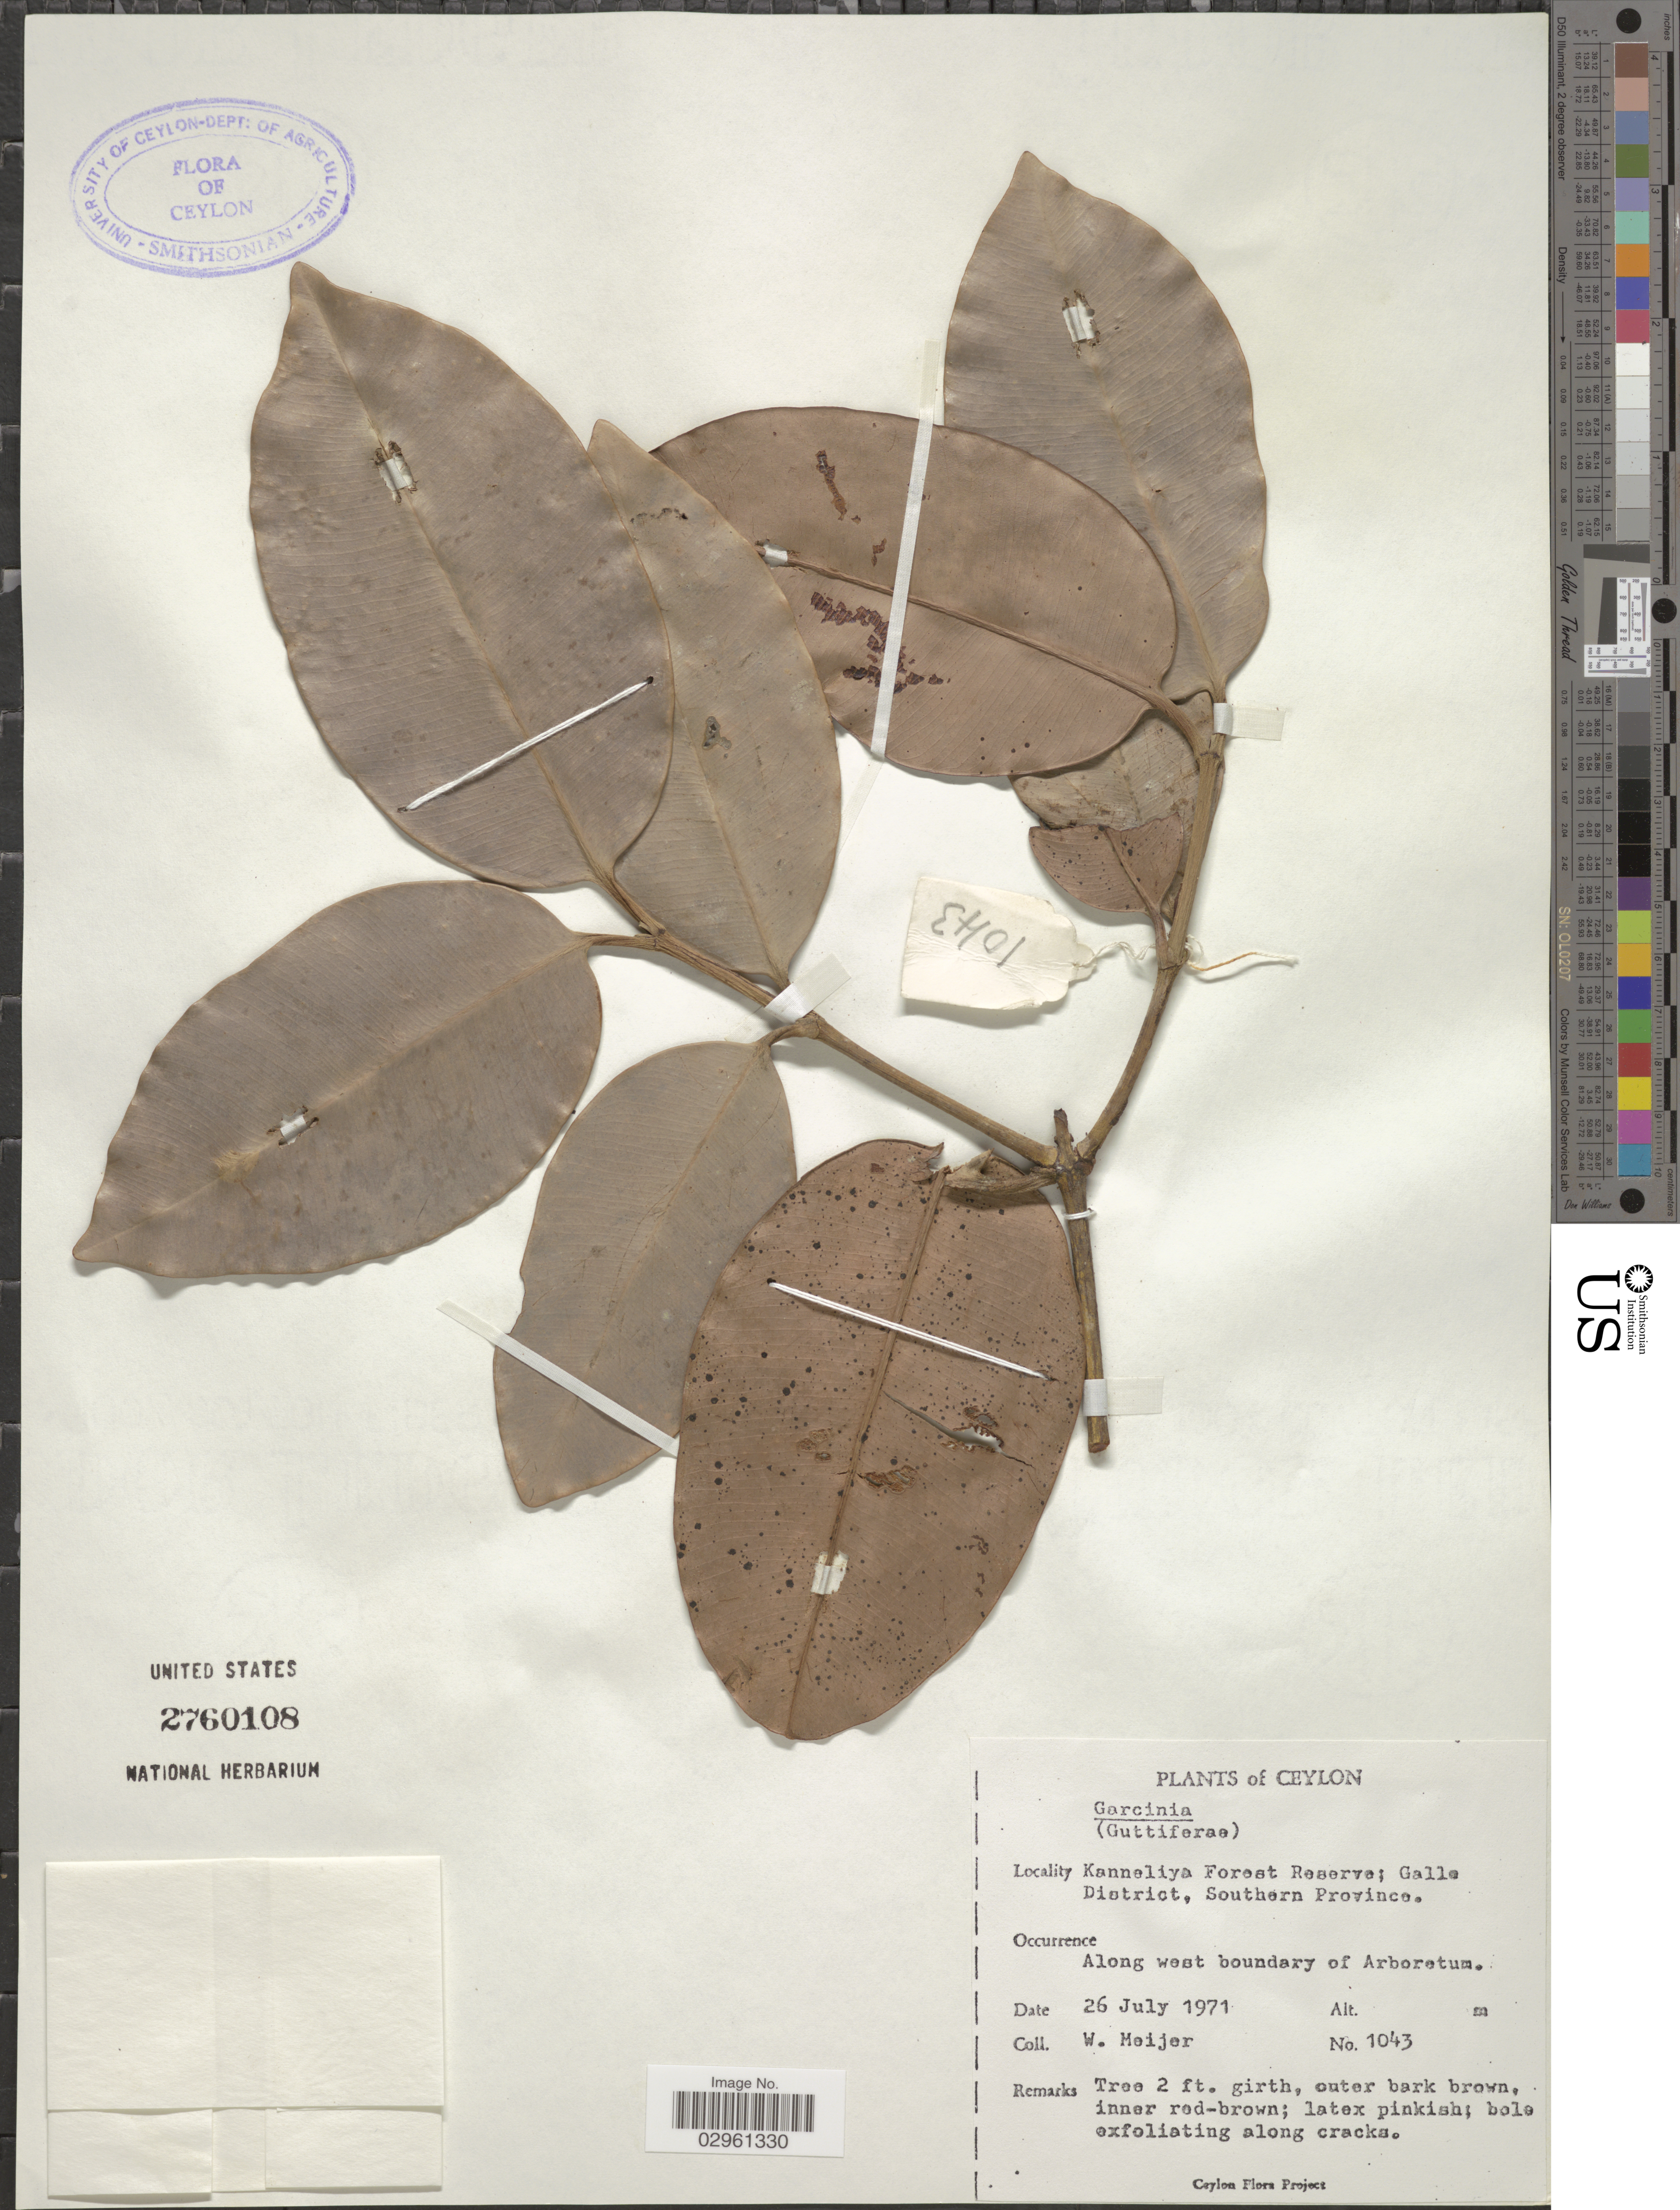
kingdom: Plantae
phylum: Tracheophyta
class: Magnoliopsida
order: Malpighiales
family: Clusiaceae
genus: Garcinia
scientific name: Garcinia sp.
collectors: W. Meijer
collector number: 1043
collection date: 1971-07-26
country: Sri Lanka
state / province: Southern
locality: Ceylon. Kanneliya Forest Reserve: Galle District.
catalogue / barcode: US 2760108